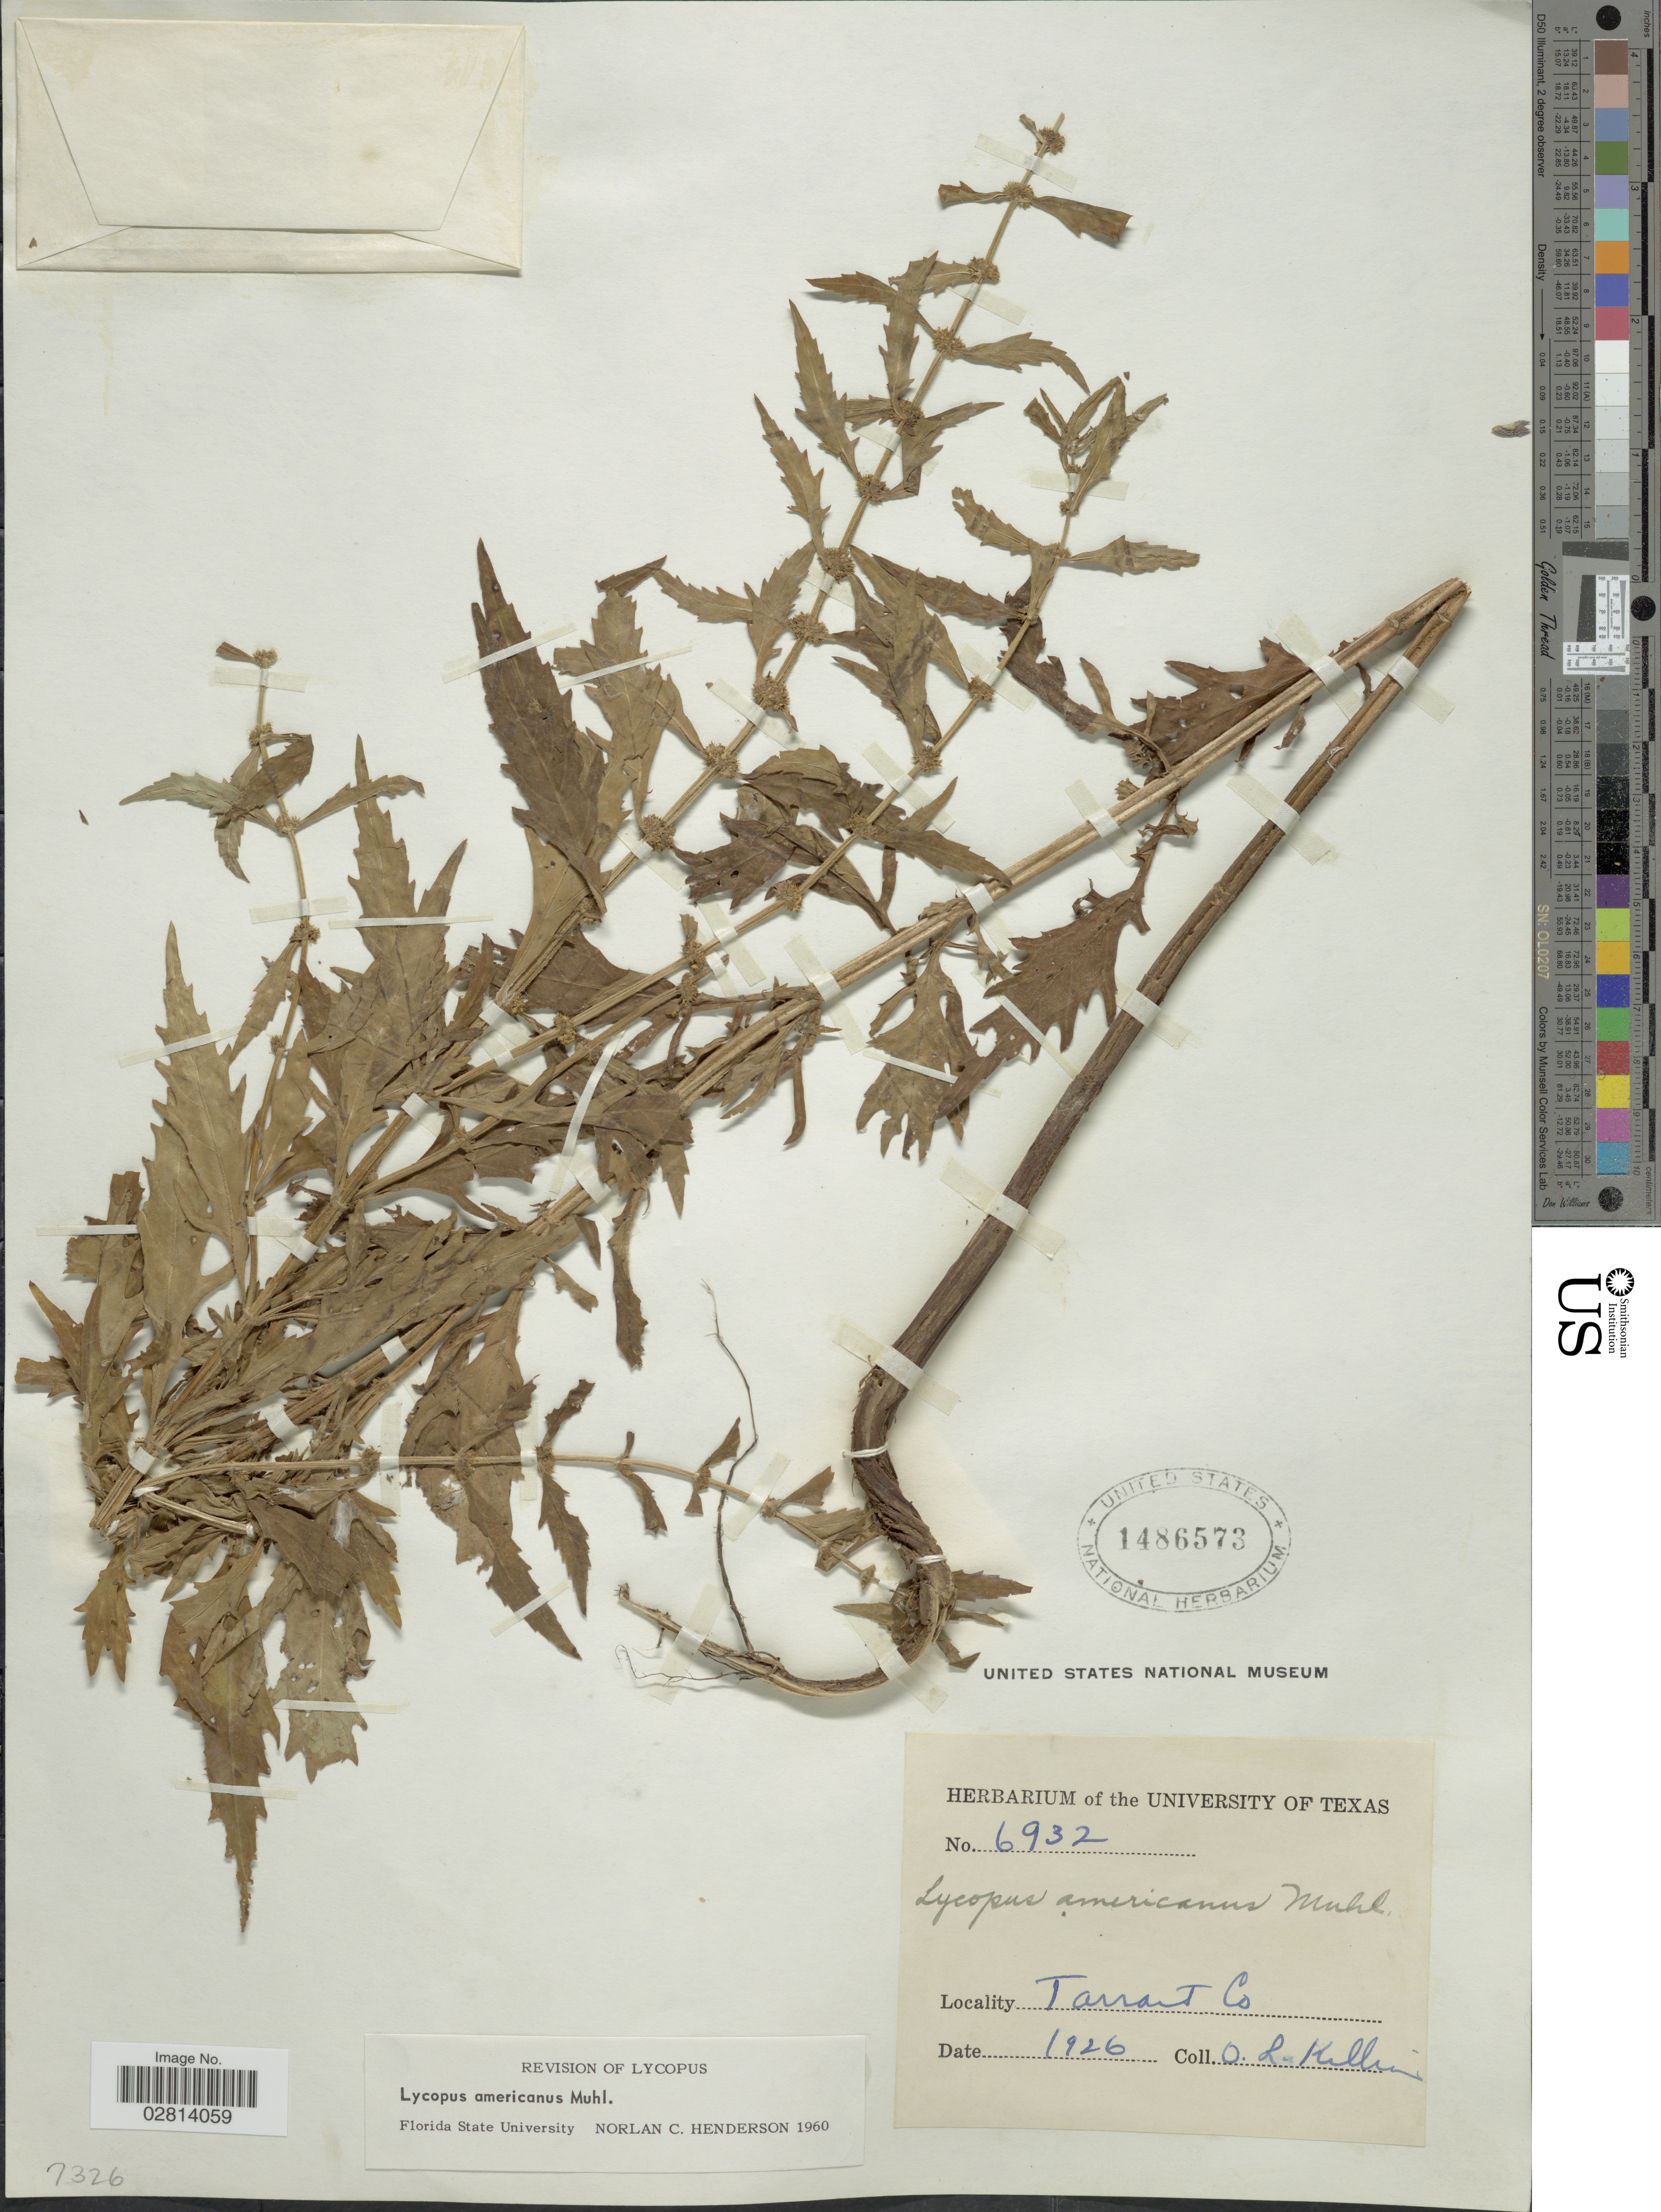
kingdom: Plantae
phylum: Tracheophyta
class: Magnoliopsida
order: Lamiales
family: Lamiaceae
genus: Lycopus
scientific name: Lycopus americanus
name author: Muhl. ex W.P.C. Barton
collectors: O. Killian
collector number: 6932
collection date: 1926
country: United States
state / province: Texas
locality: Tarrant Co.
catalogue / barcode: US 1486573